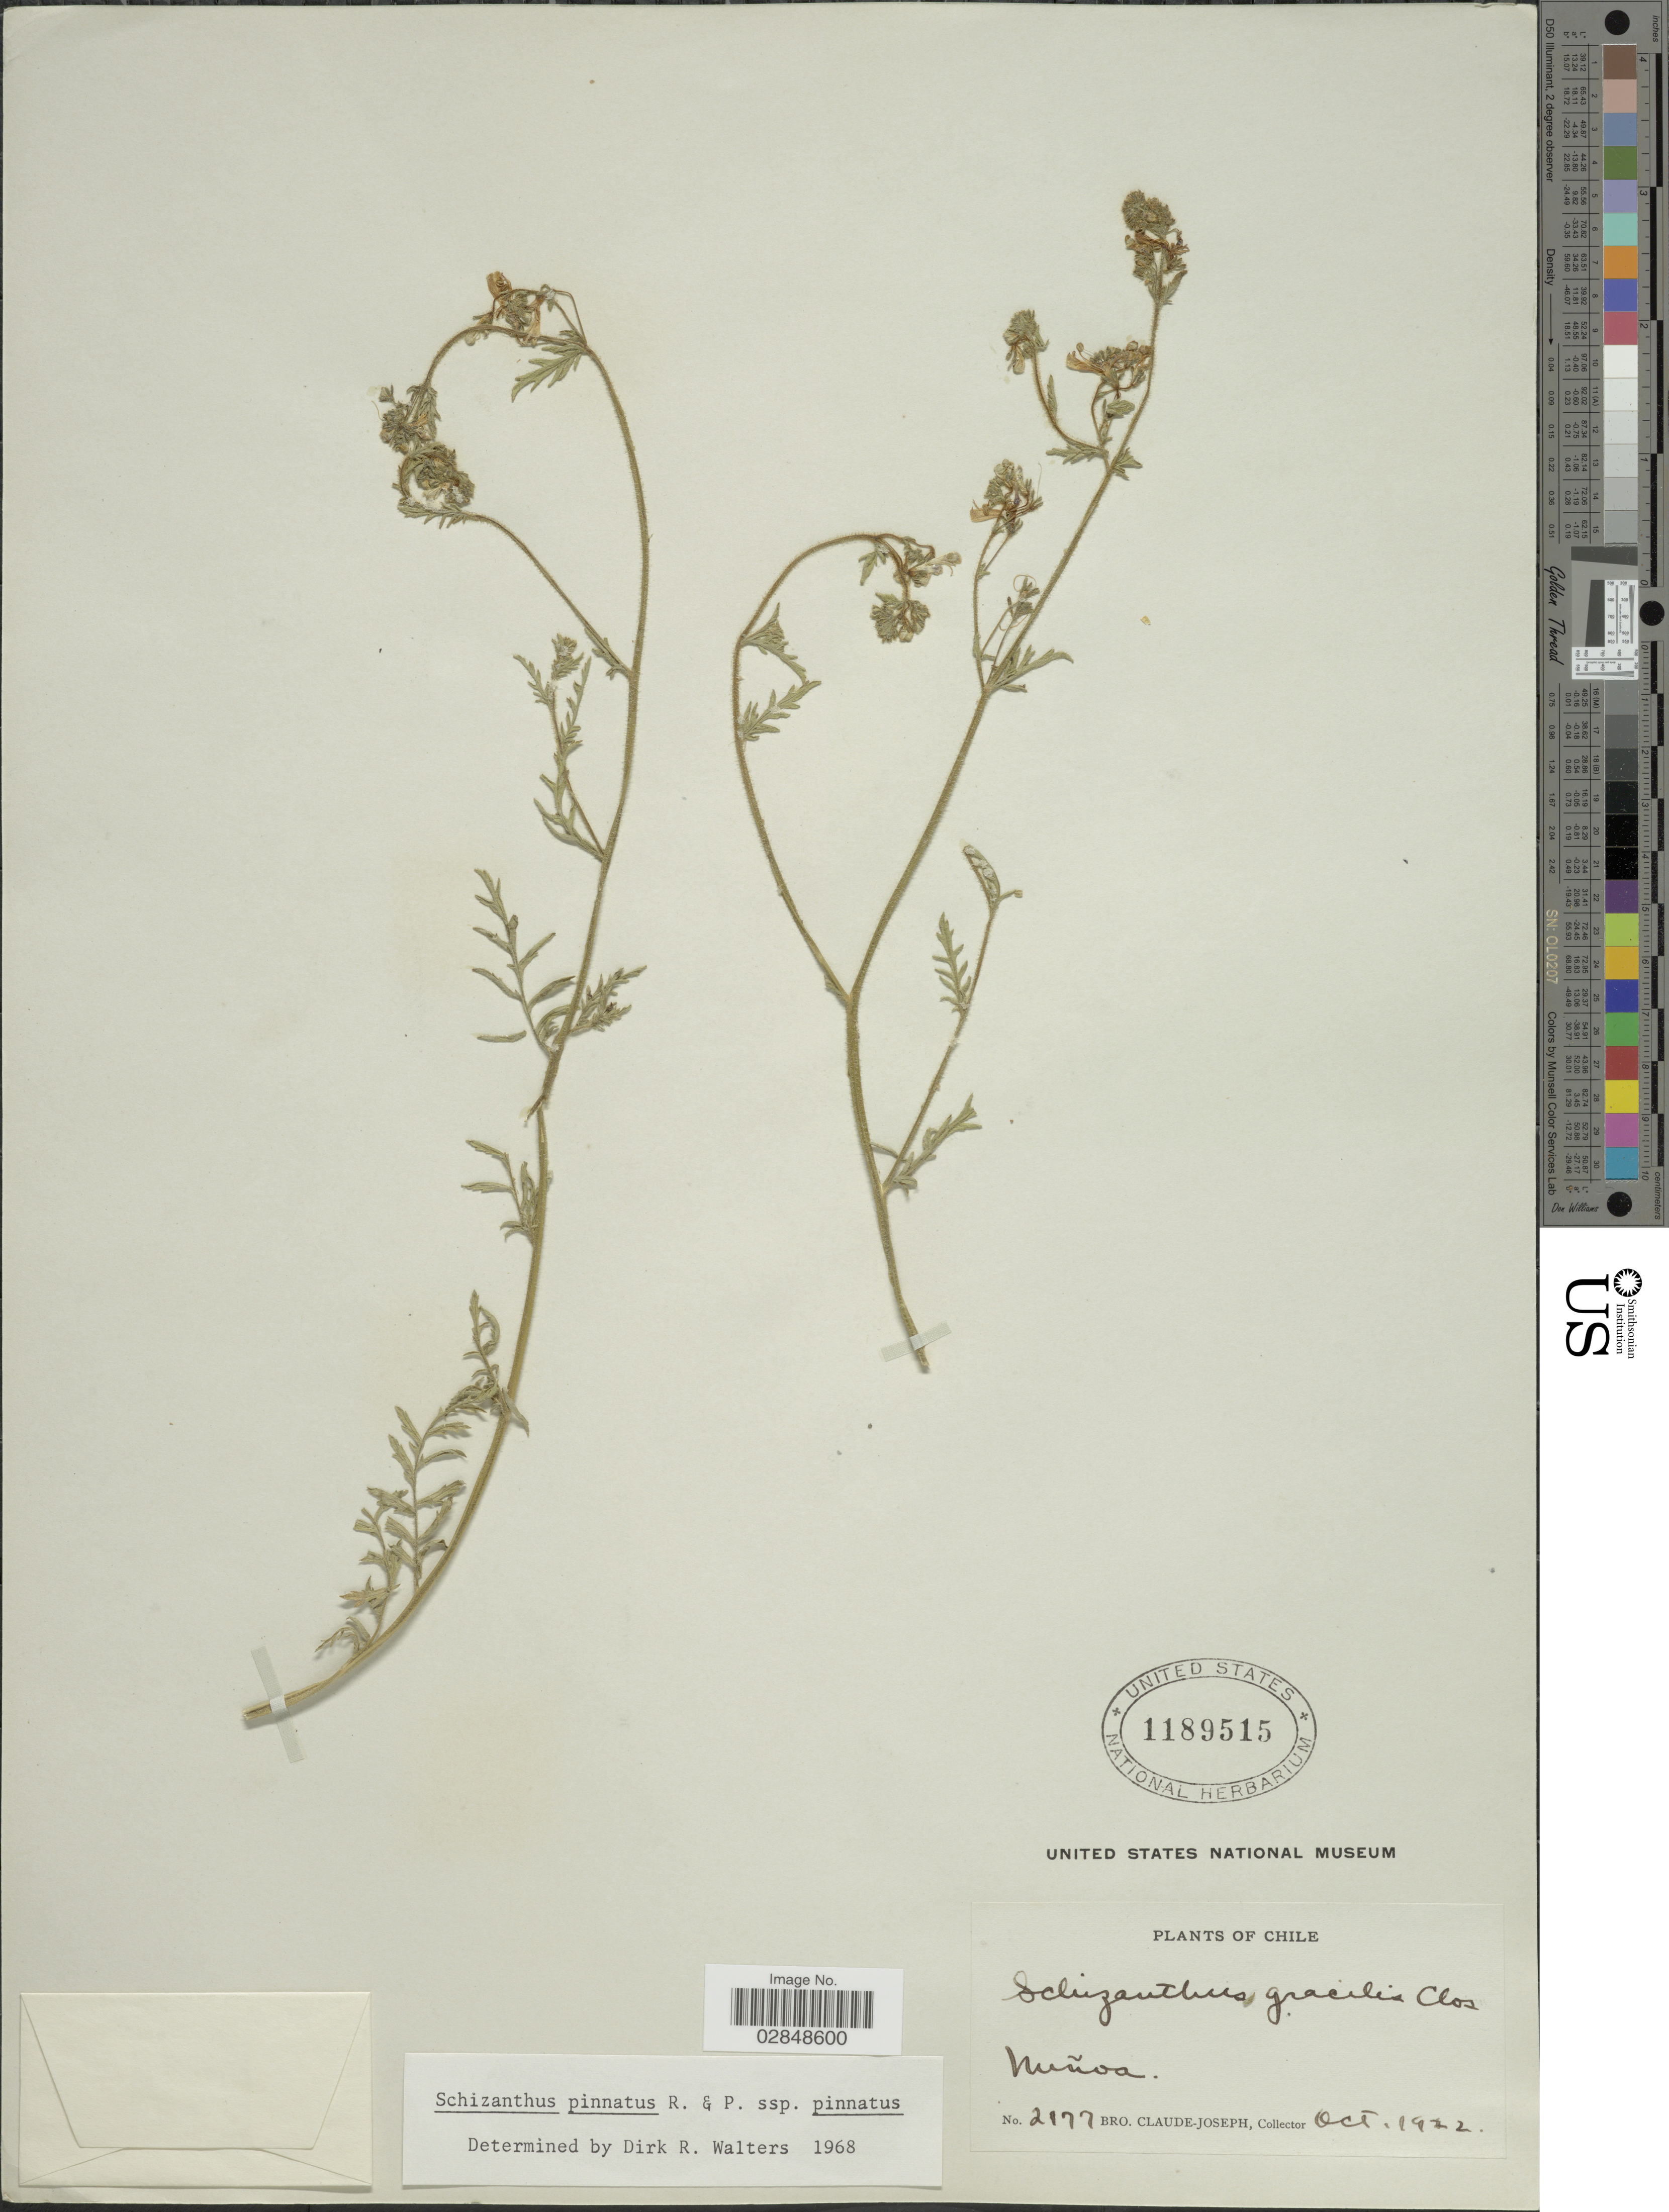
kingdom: Plantae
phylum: Tracheophyta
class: Magnoliopsida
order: Solanales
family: Solanaceae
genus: Schizanthus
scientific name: Schizanthus pinnatus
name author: Ruiz & Pav.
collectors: Bro. Claude-Joseph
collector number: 2177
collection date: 1922-10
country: Chile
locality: Nuñoa.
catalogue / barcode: US 1189515